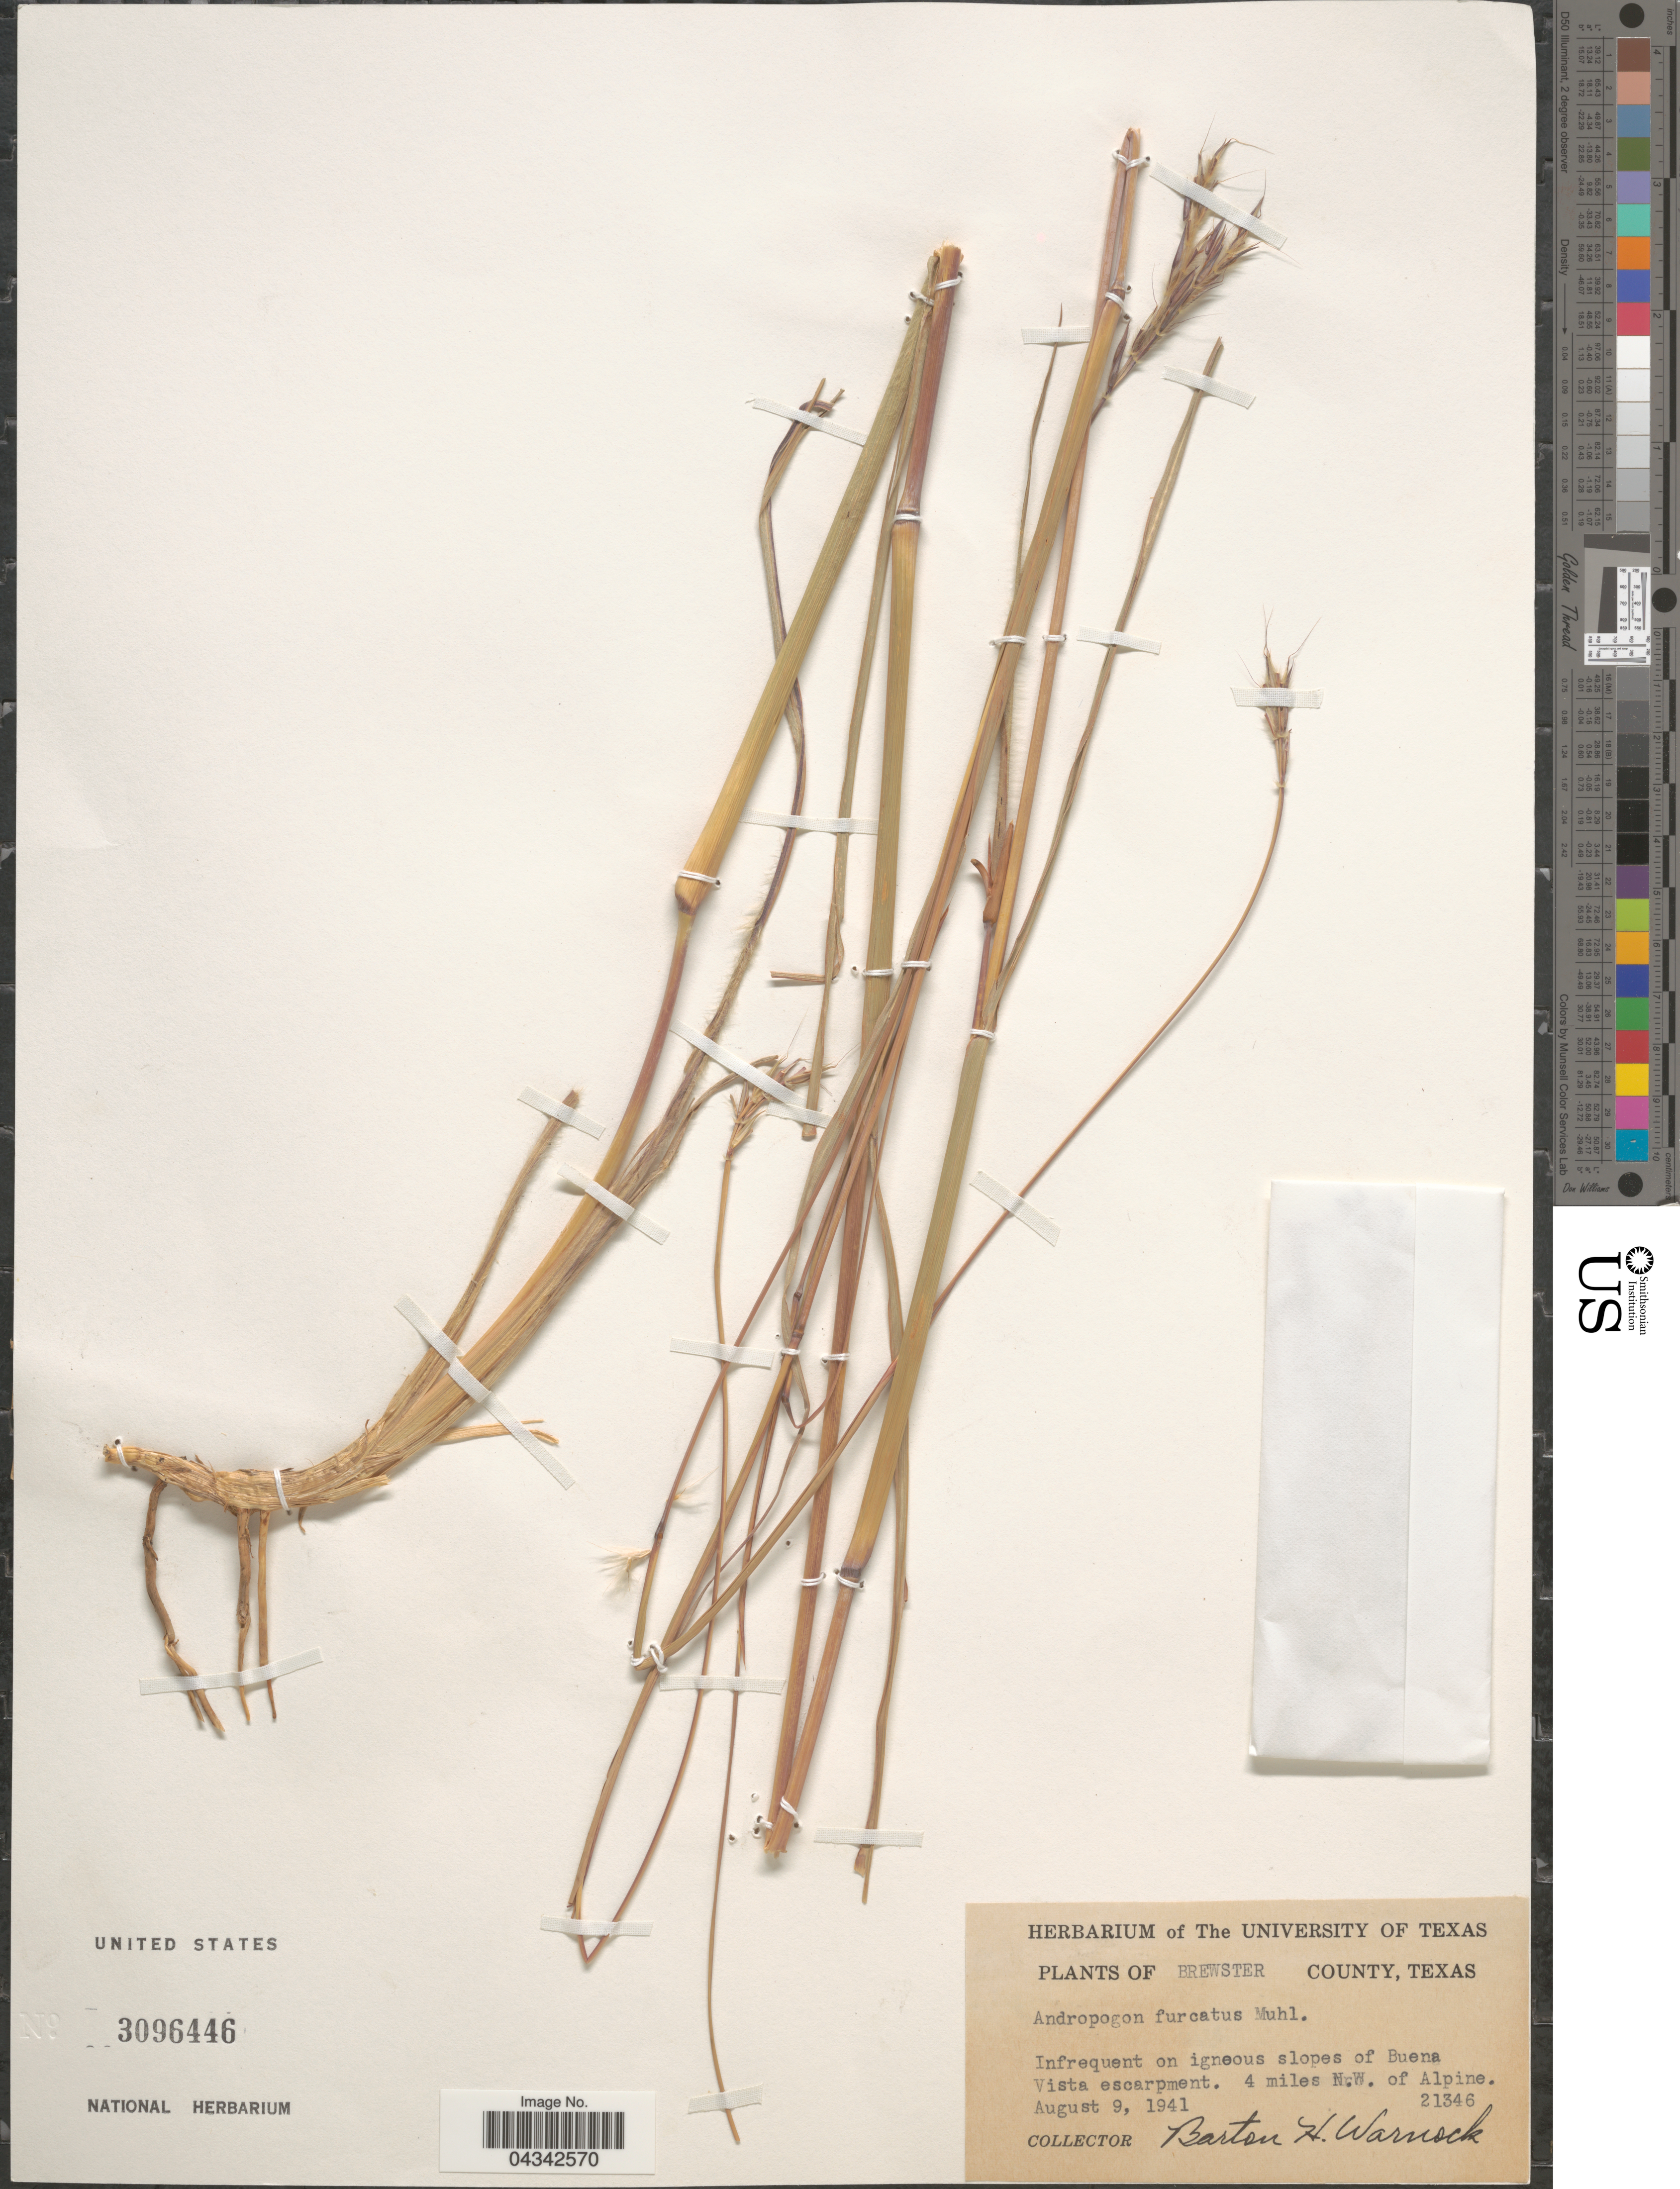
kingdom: Plantae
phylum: Tracheophyta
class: Liliopsida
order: Poales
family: Poaceae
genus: Andropogon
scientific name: Andropogon gerardii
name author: Vitman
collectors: B. H. Warnock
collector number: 21346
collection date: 1941-08-09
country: United States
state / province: Texas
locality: Brewster County. Infrequent on igneous slopes of Buena Vista escarpment. 4 miles N.W. of Alpine.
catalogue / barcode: US 3096446